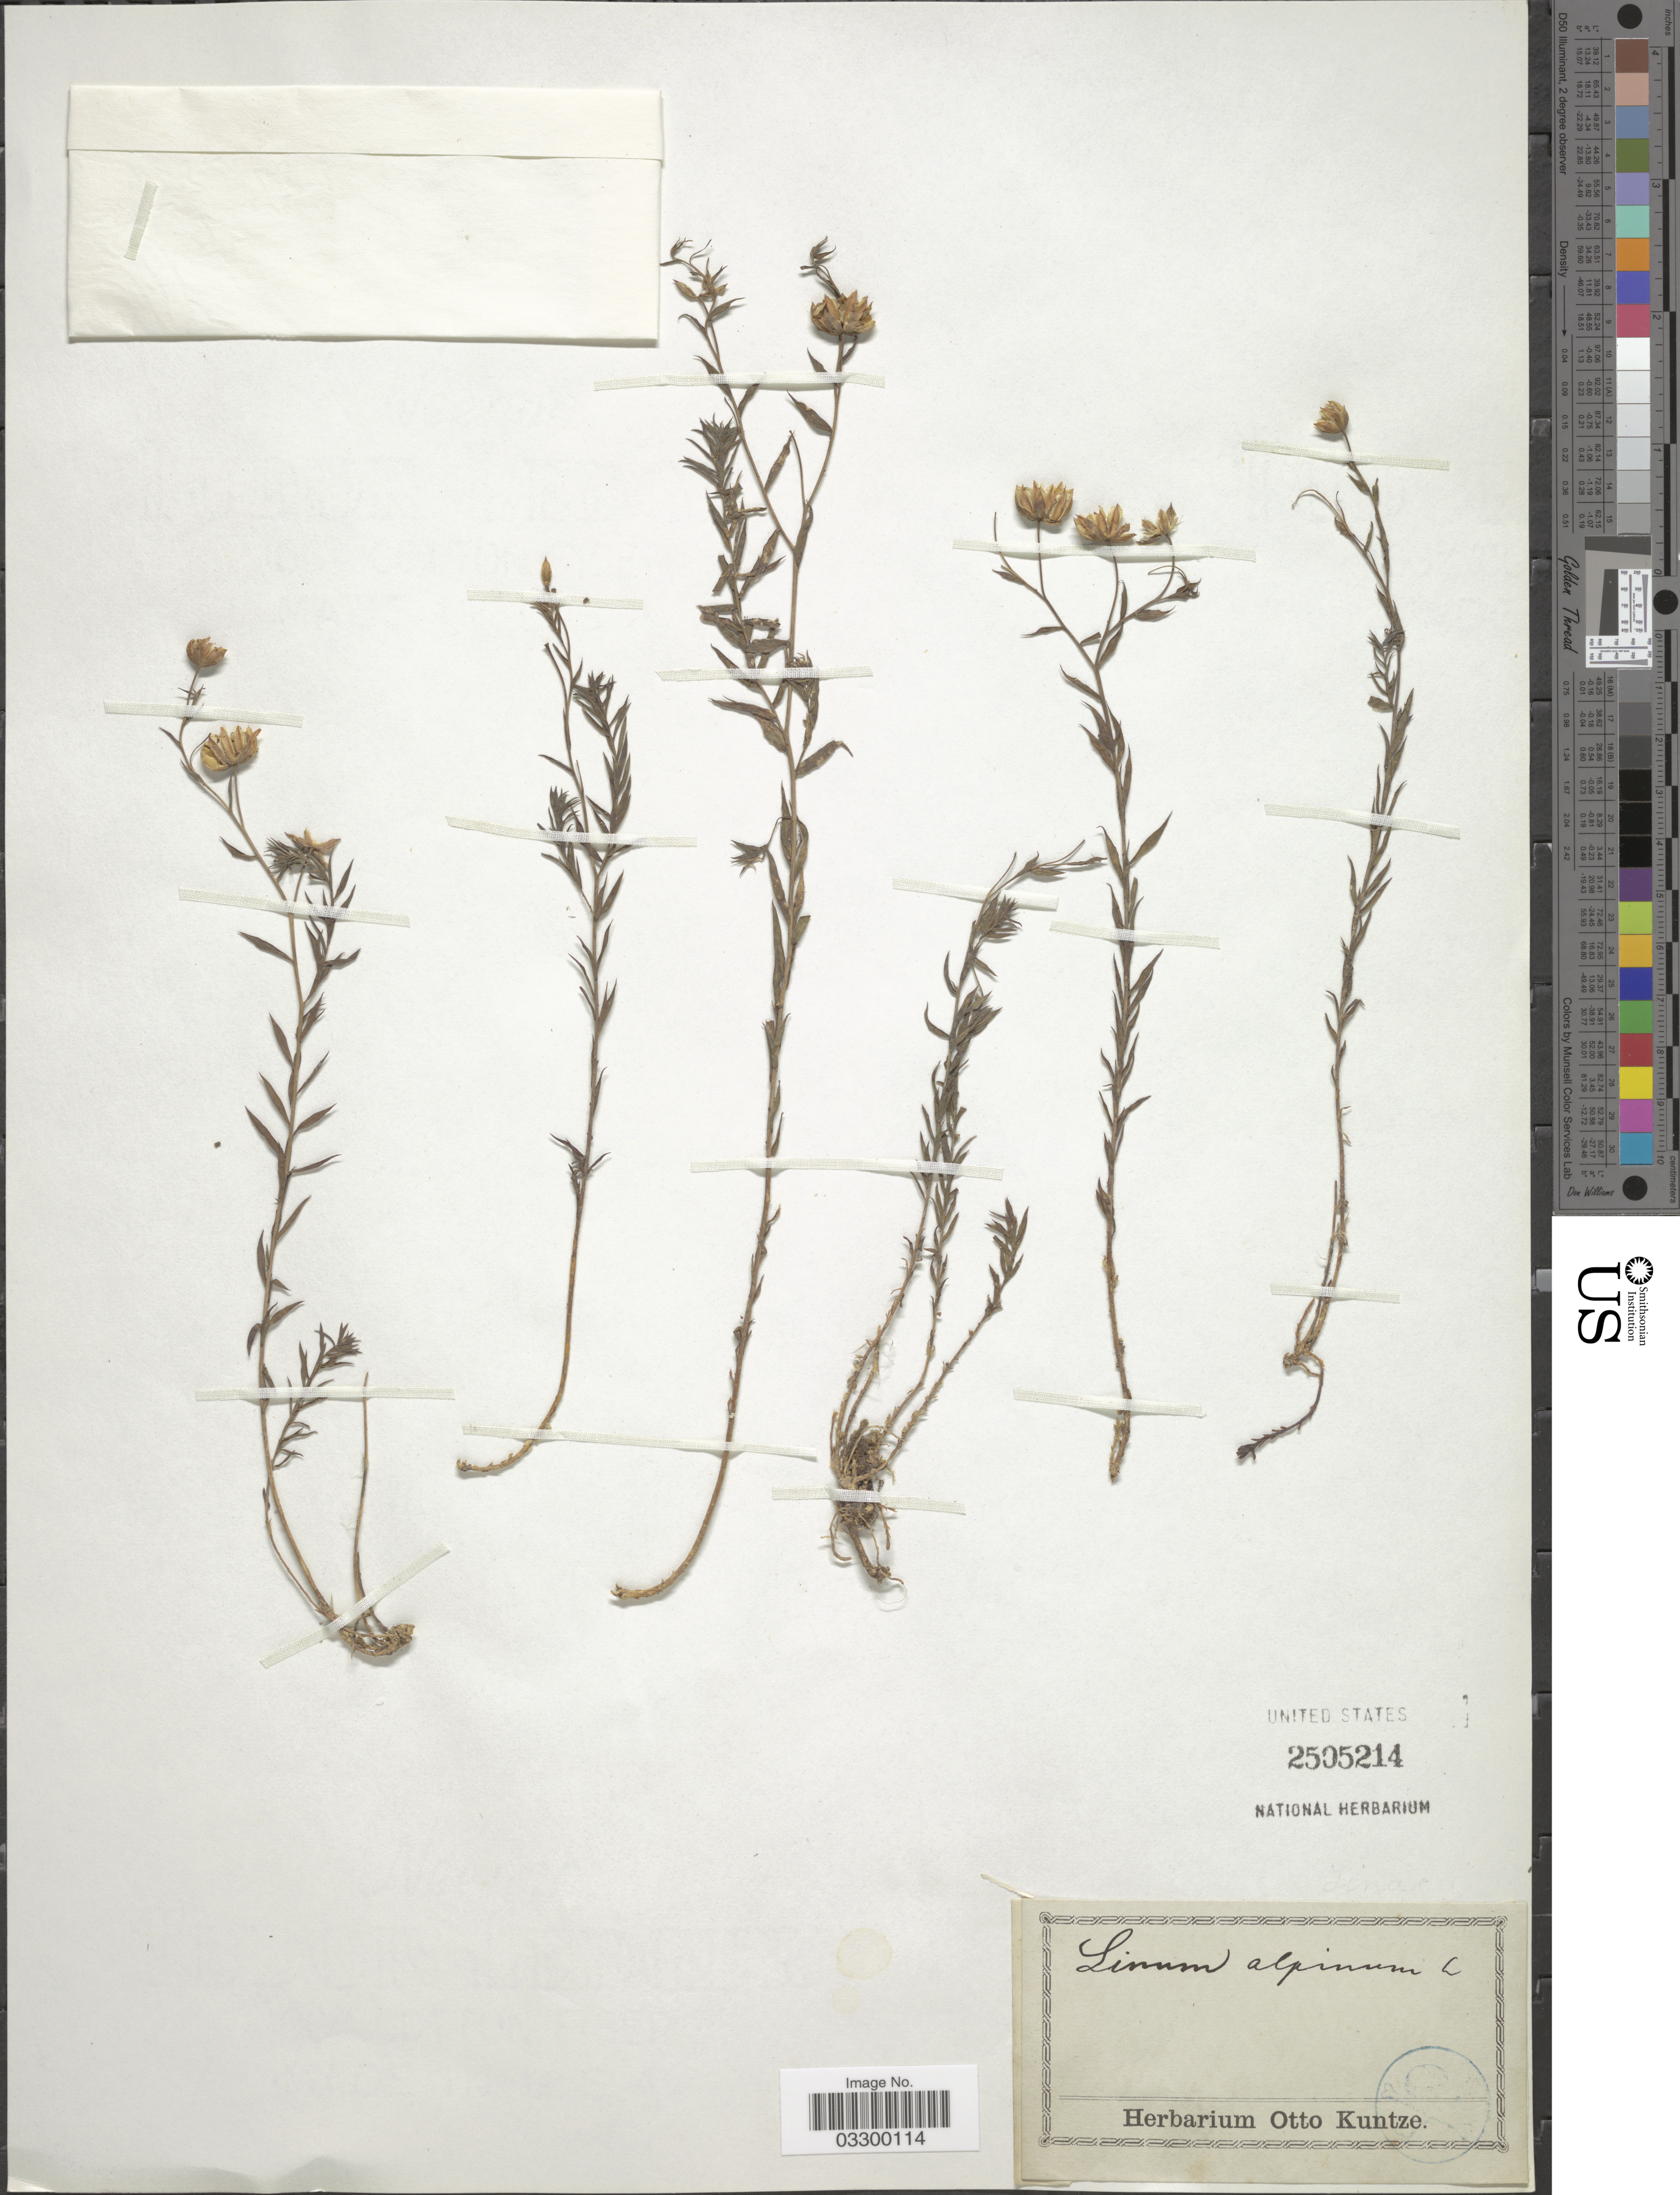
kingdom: Plantae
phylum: Tracheophyta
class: Magnoliopsida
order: Malpighiales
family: Linaceae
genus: Linum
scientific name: Linum alpinum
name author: Jacq.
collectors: ex herb. Otto Kuntze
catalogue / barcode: US 2505214